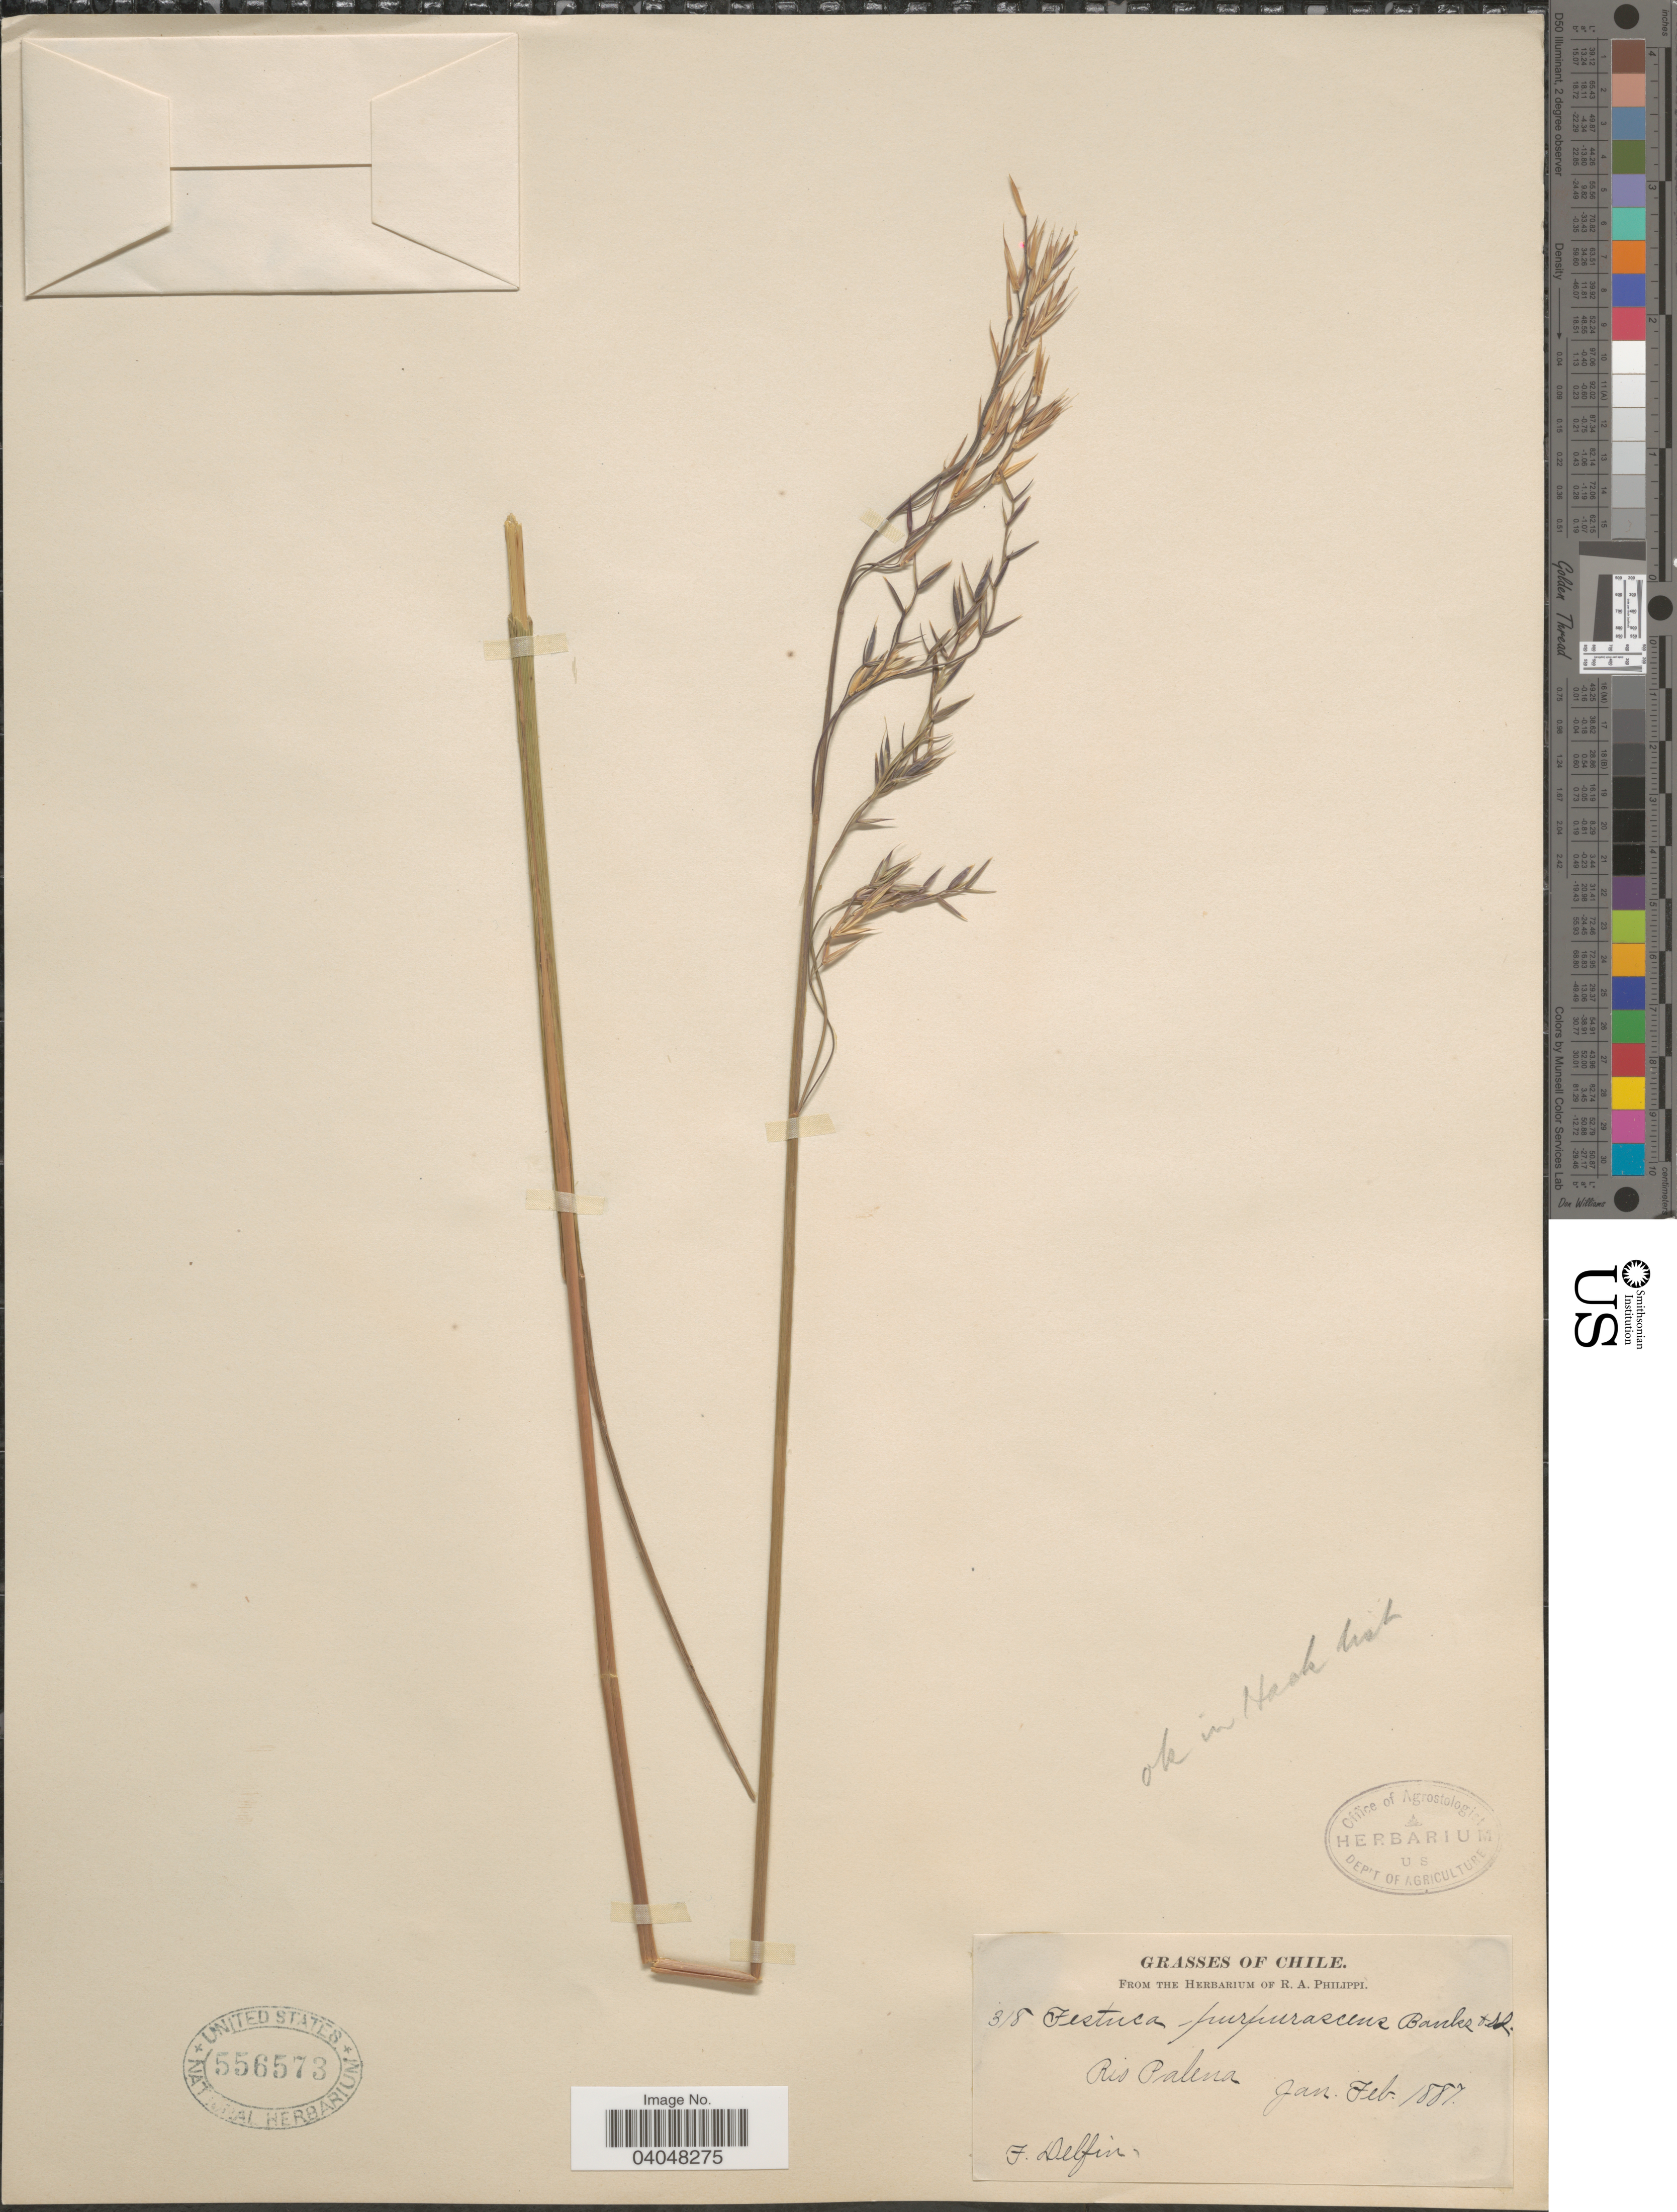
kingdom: Plantae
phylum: Tracheophyta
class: Liliopsida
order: Poales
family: Poaceae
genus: Festuca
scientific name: Festuca purpurascens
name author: Banks & Sol. ex Hook. f.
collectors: F. Delfin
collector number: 318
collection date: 1887-01/1887-02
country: Chile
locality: Rio Palena.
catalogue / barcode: US 556573